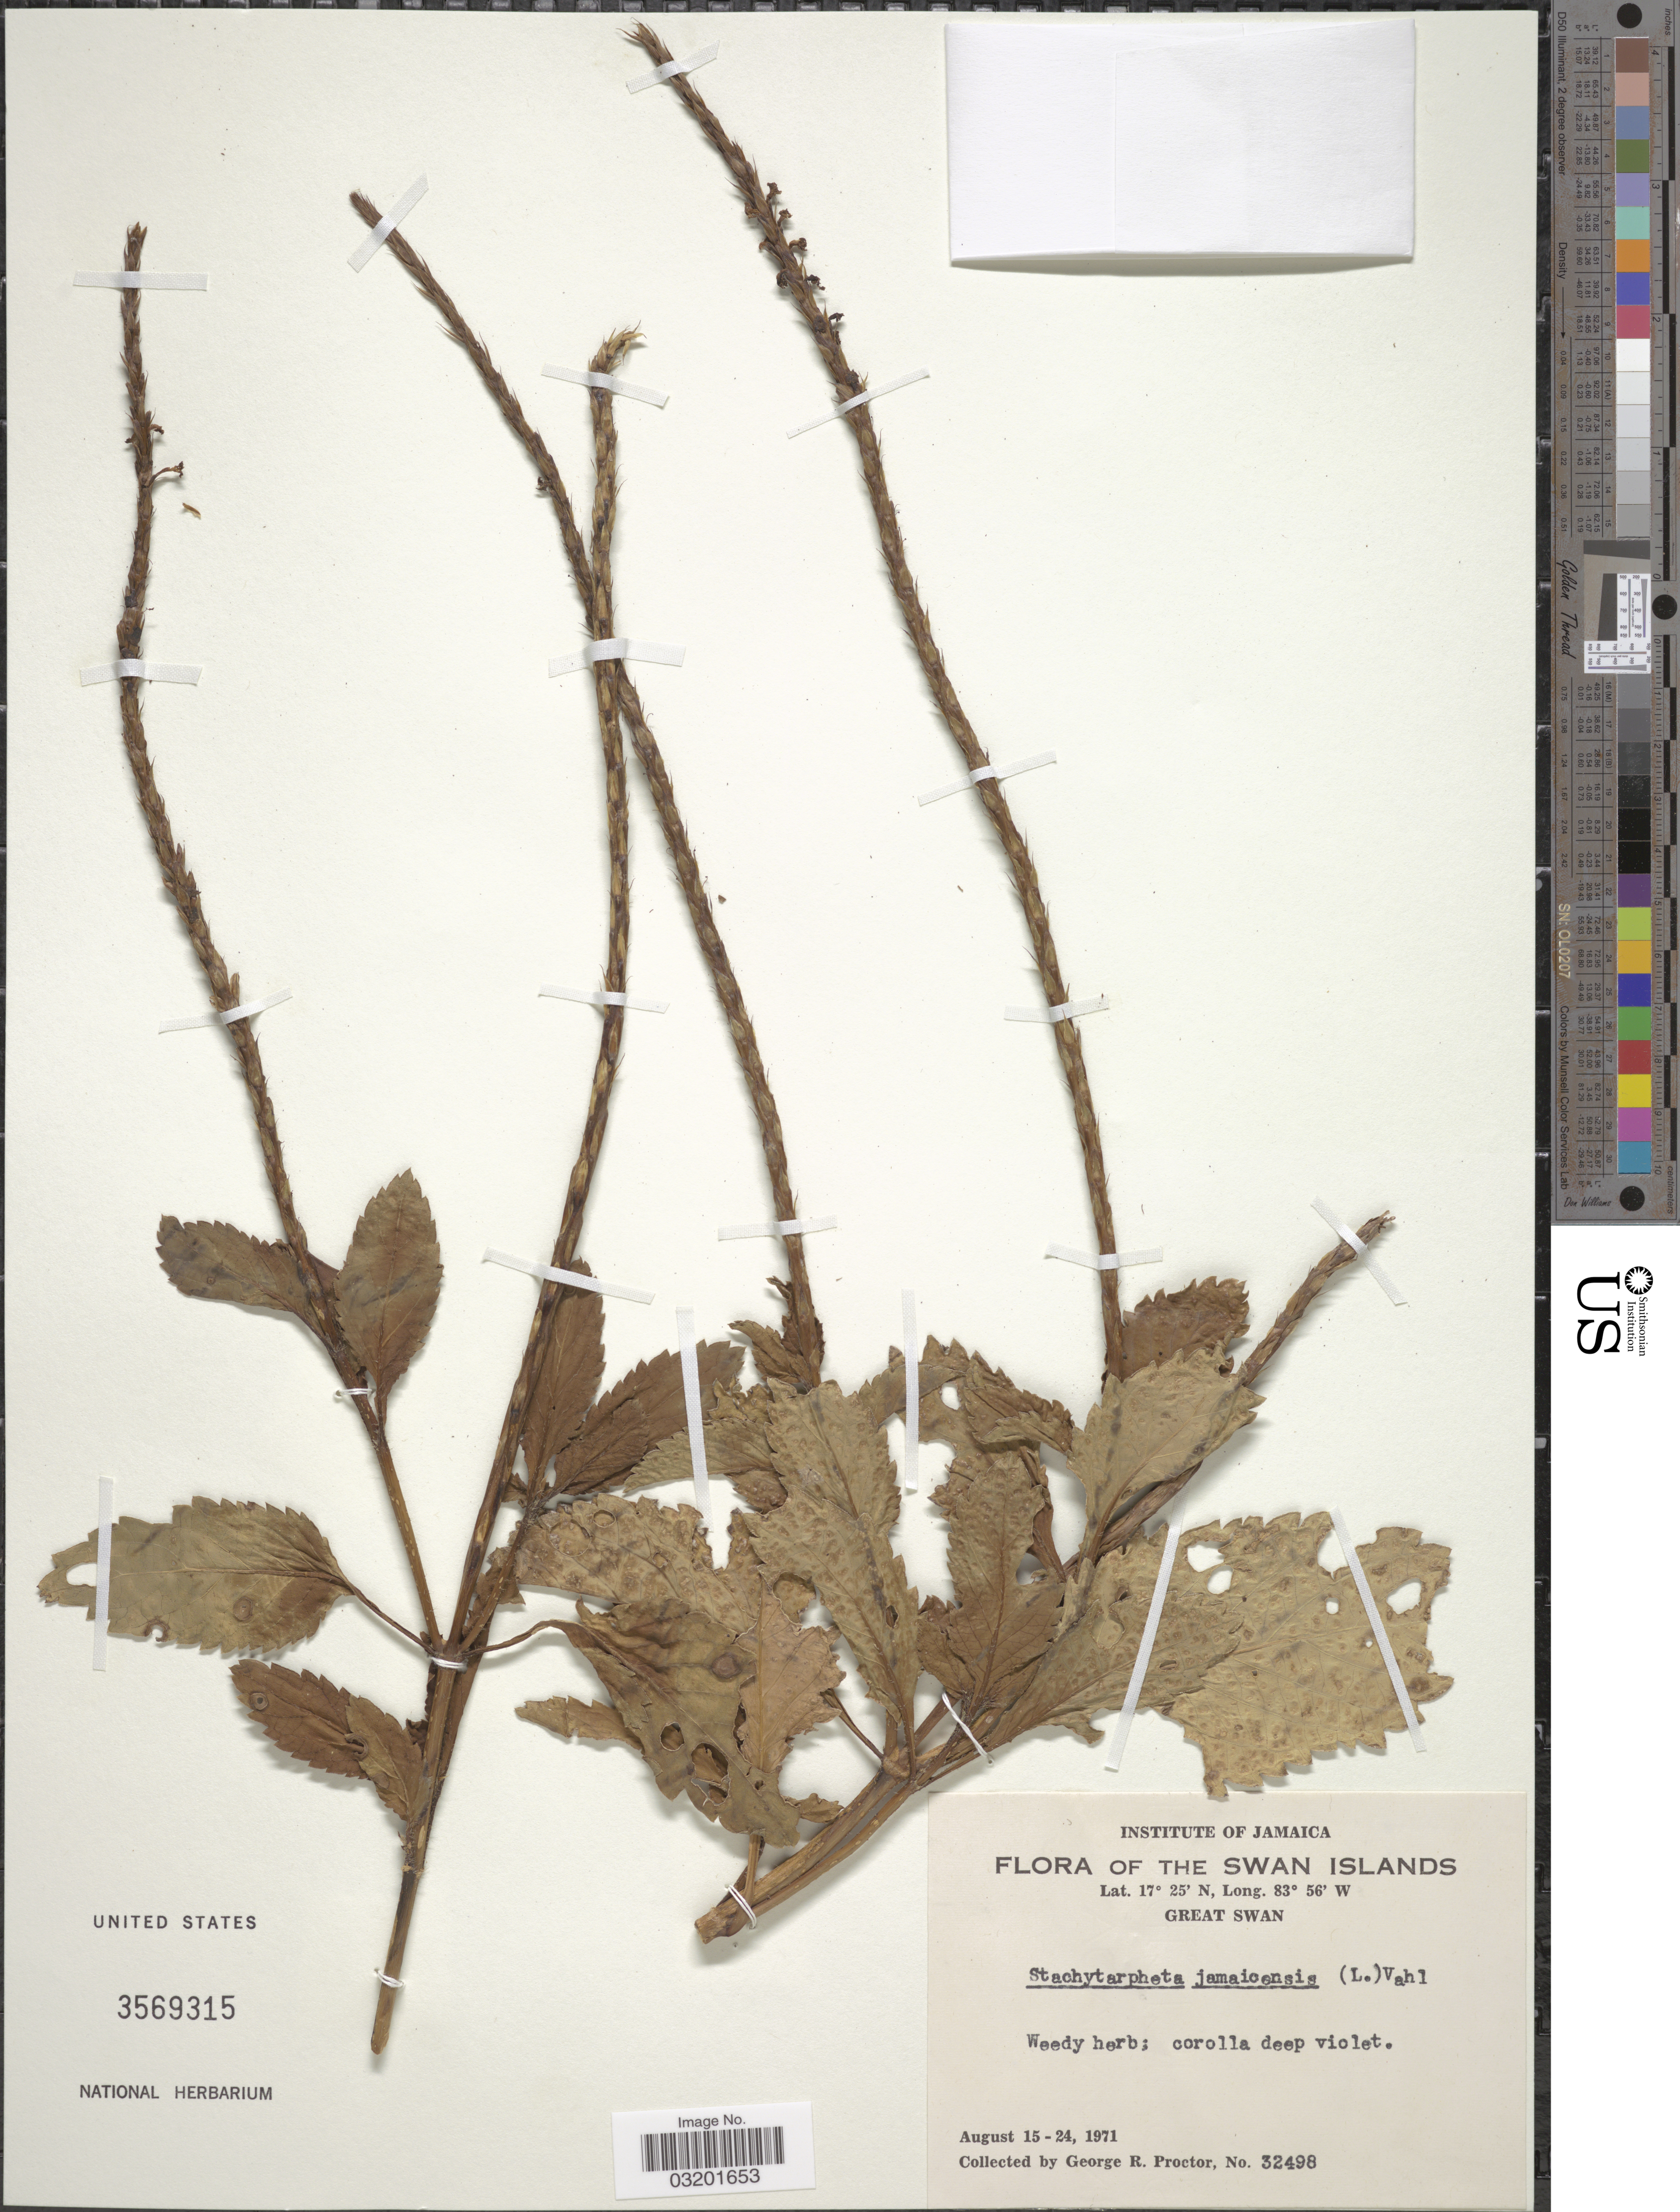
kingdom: Plantae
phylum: Tracheophyta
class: Magnoliopsida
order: Lamiales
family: Verbenaceae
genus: Stachytarpheta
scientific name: Stachytarpheta jamaicensis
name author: (L.) Vahl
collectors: G. Proctor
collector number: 32498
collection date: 1971-08-15/1971-08-24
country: Honduras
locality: The Swan Islands. Great Swan.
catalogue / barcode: US 3569315